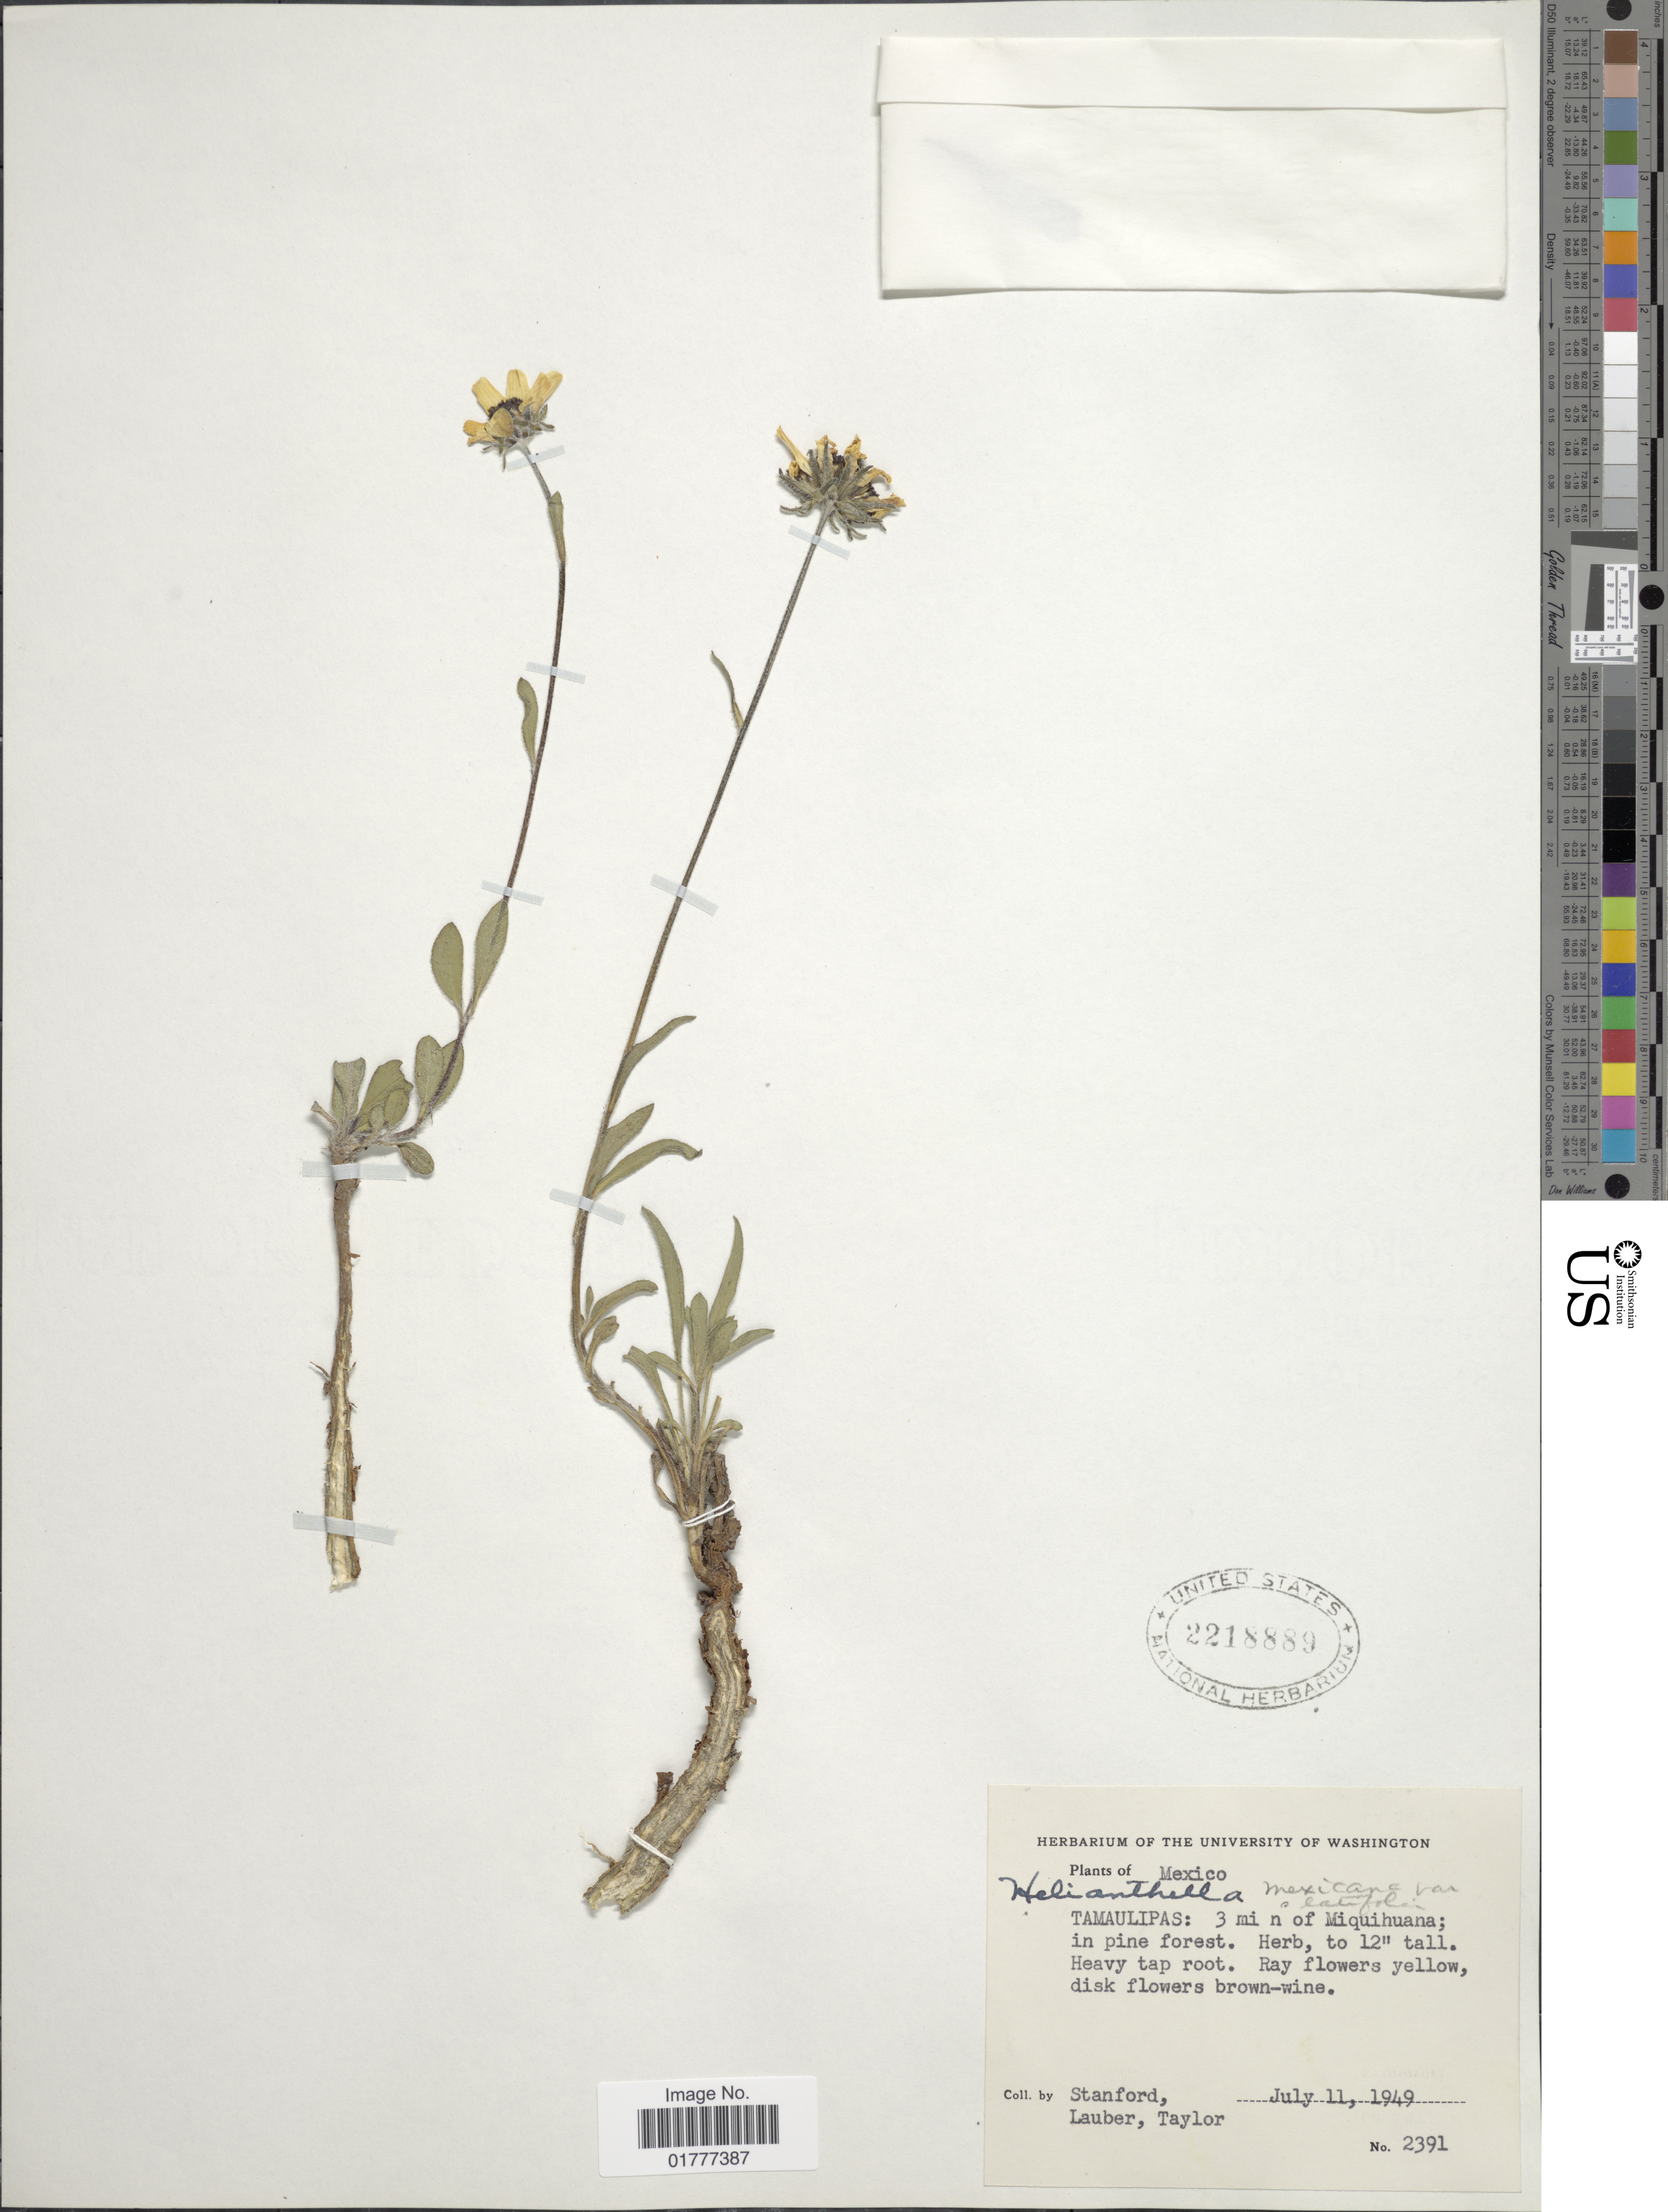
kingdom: Plantae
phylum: Tracheophyta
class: Magnoliopsida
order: Asterales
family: Asteraceae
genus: Helianthella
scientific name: Helianthella mexicana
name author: A. Gray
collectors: -. Stanford, Lauber, -- & -- Taylor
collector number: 2391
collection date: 1949-07-11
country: Mexico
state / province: Tamaulipas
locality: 3 mi n of Miquihuana; in pine forest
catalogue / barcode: US 221889